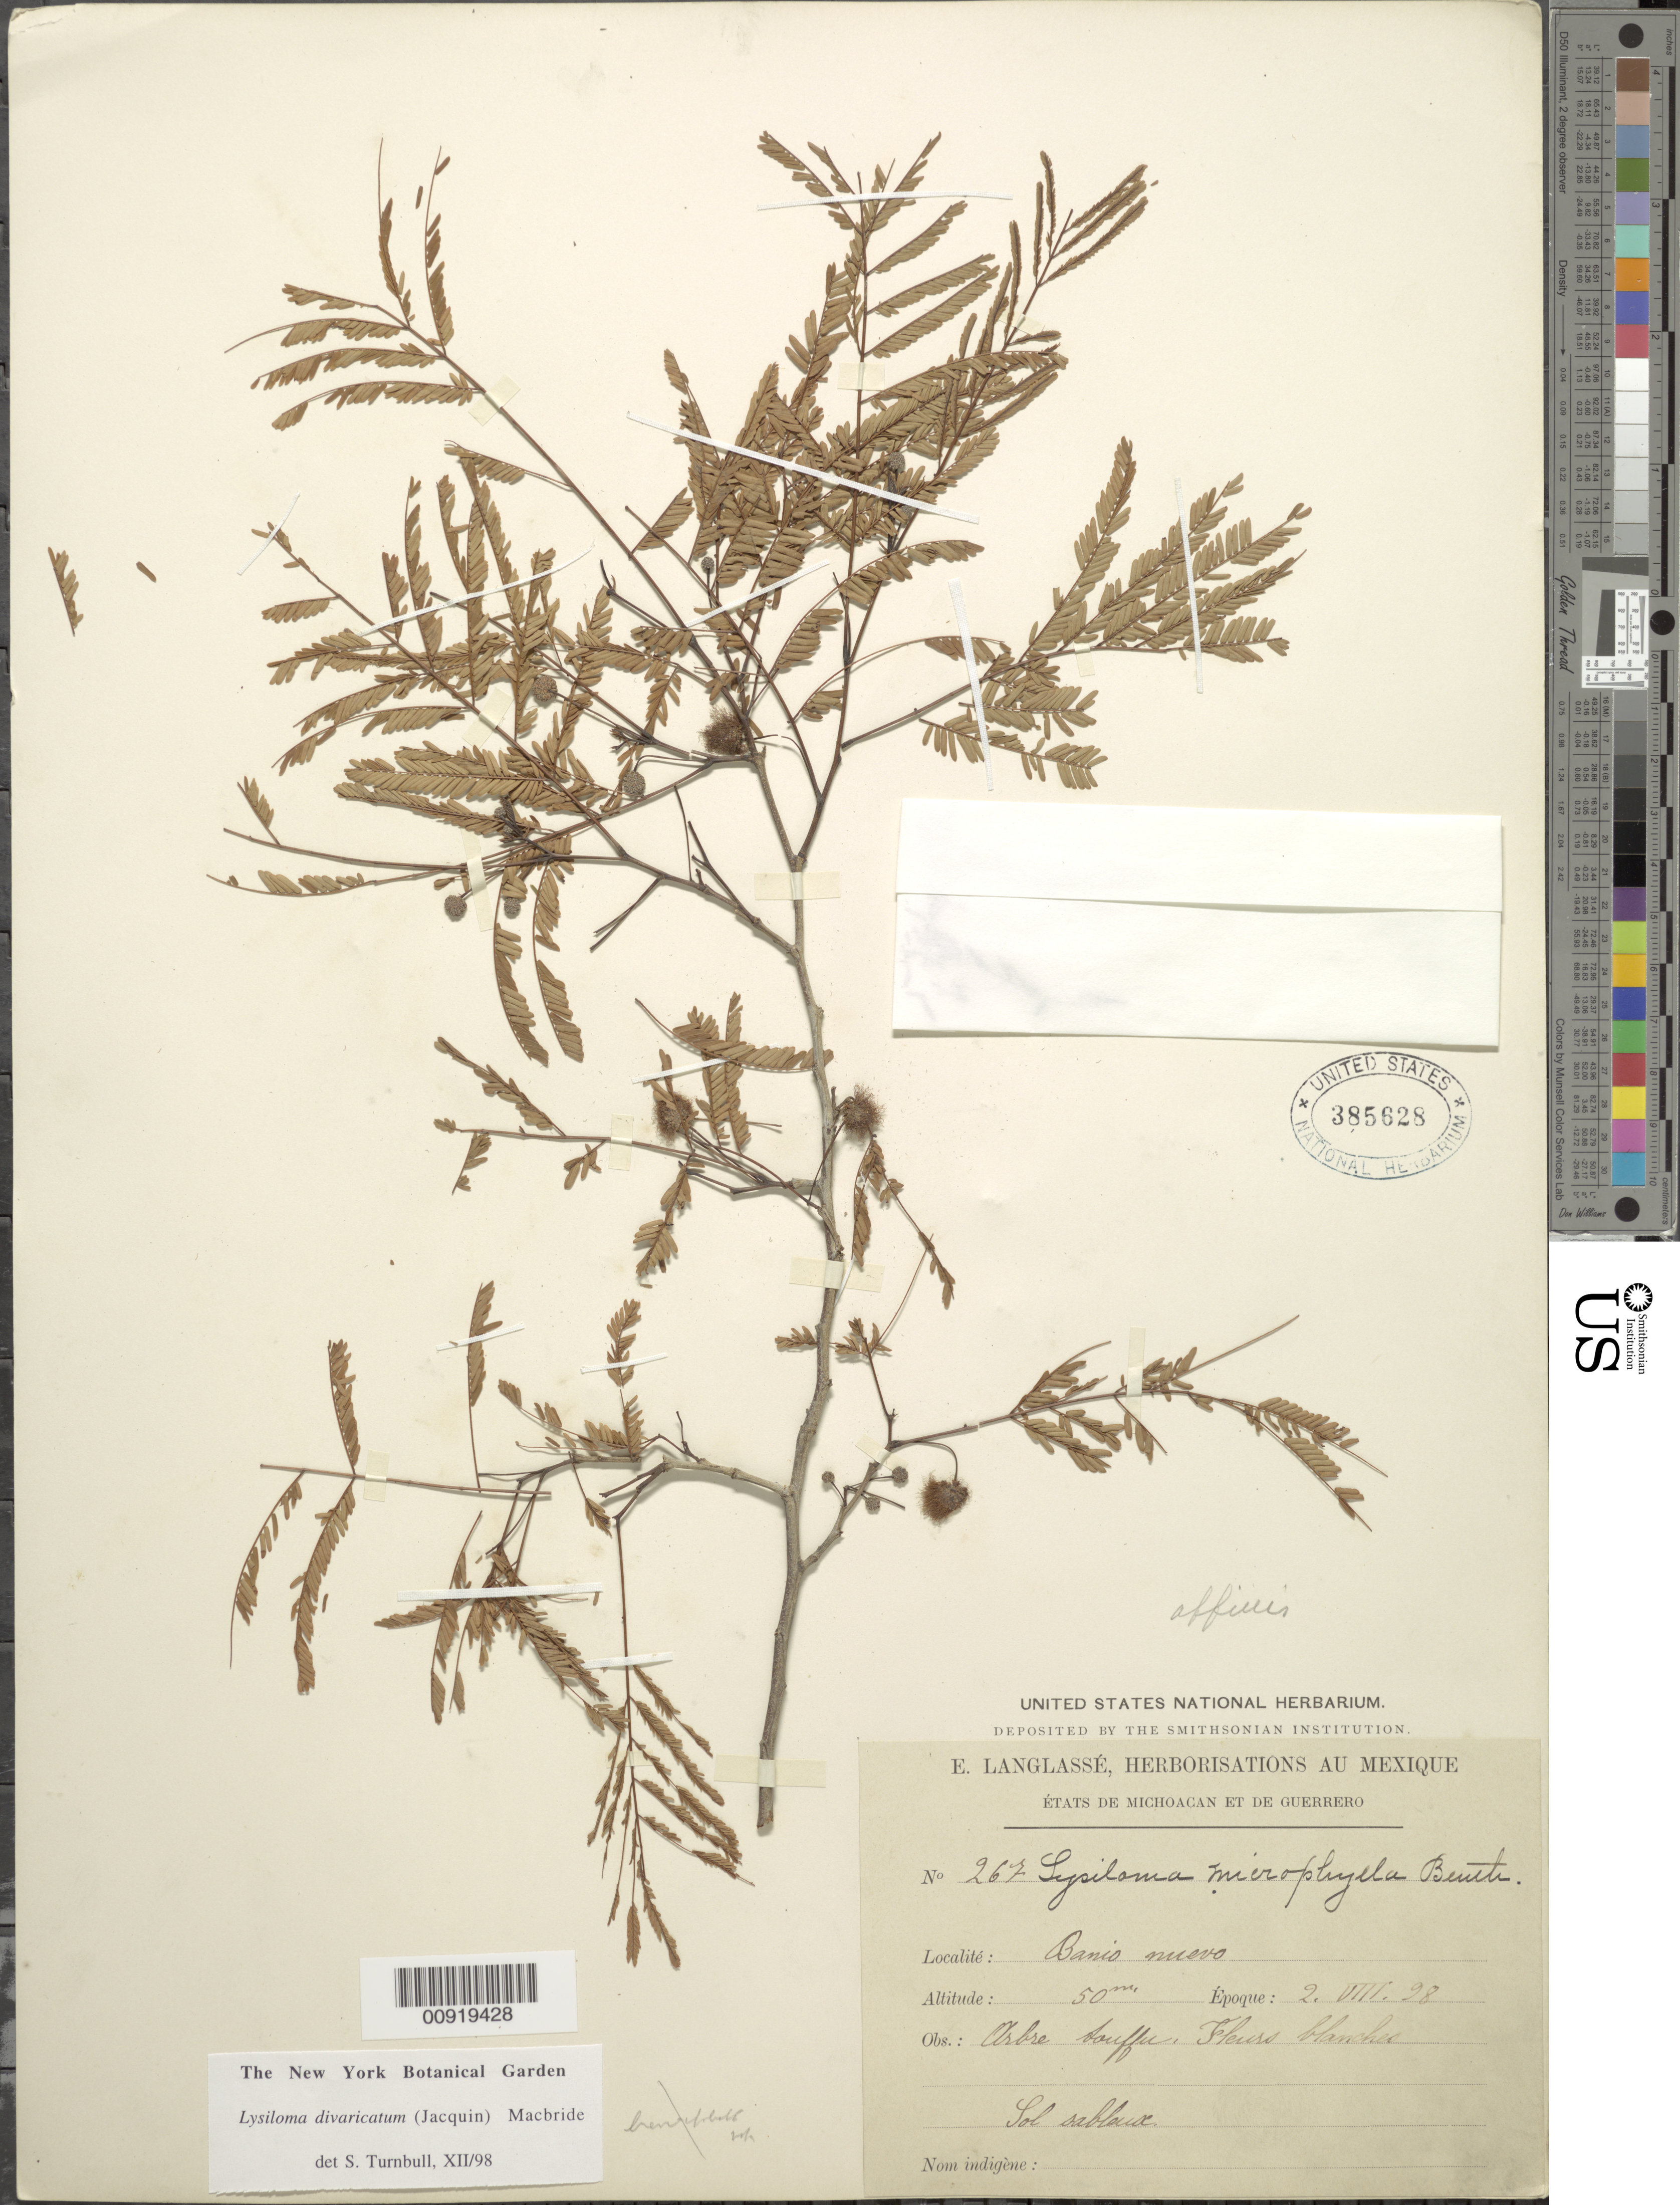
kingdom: Plantae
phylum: Tracheophyta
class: Magnoliopsida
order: Fabales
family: Fabaceae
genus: Lysiloma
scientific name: Lysiloma divaricatum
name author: (Jacq.) J.F. Macbr.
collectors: E. Langlassé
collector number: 267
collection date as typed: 02 Aug 1898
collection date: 1898-08-02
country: Mexico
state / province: Guerrero / Michoacán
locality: Banio Nuevo, États de Michoacán et de Guerrero.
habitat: Sol sableux.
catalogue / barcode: US 385628